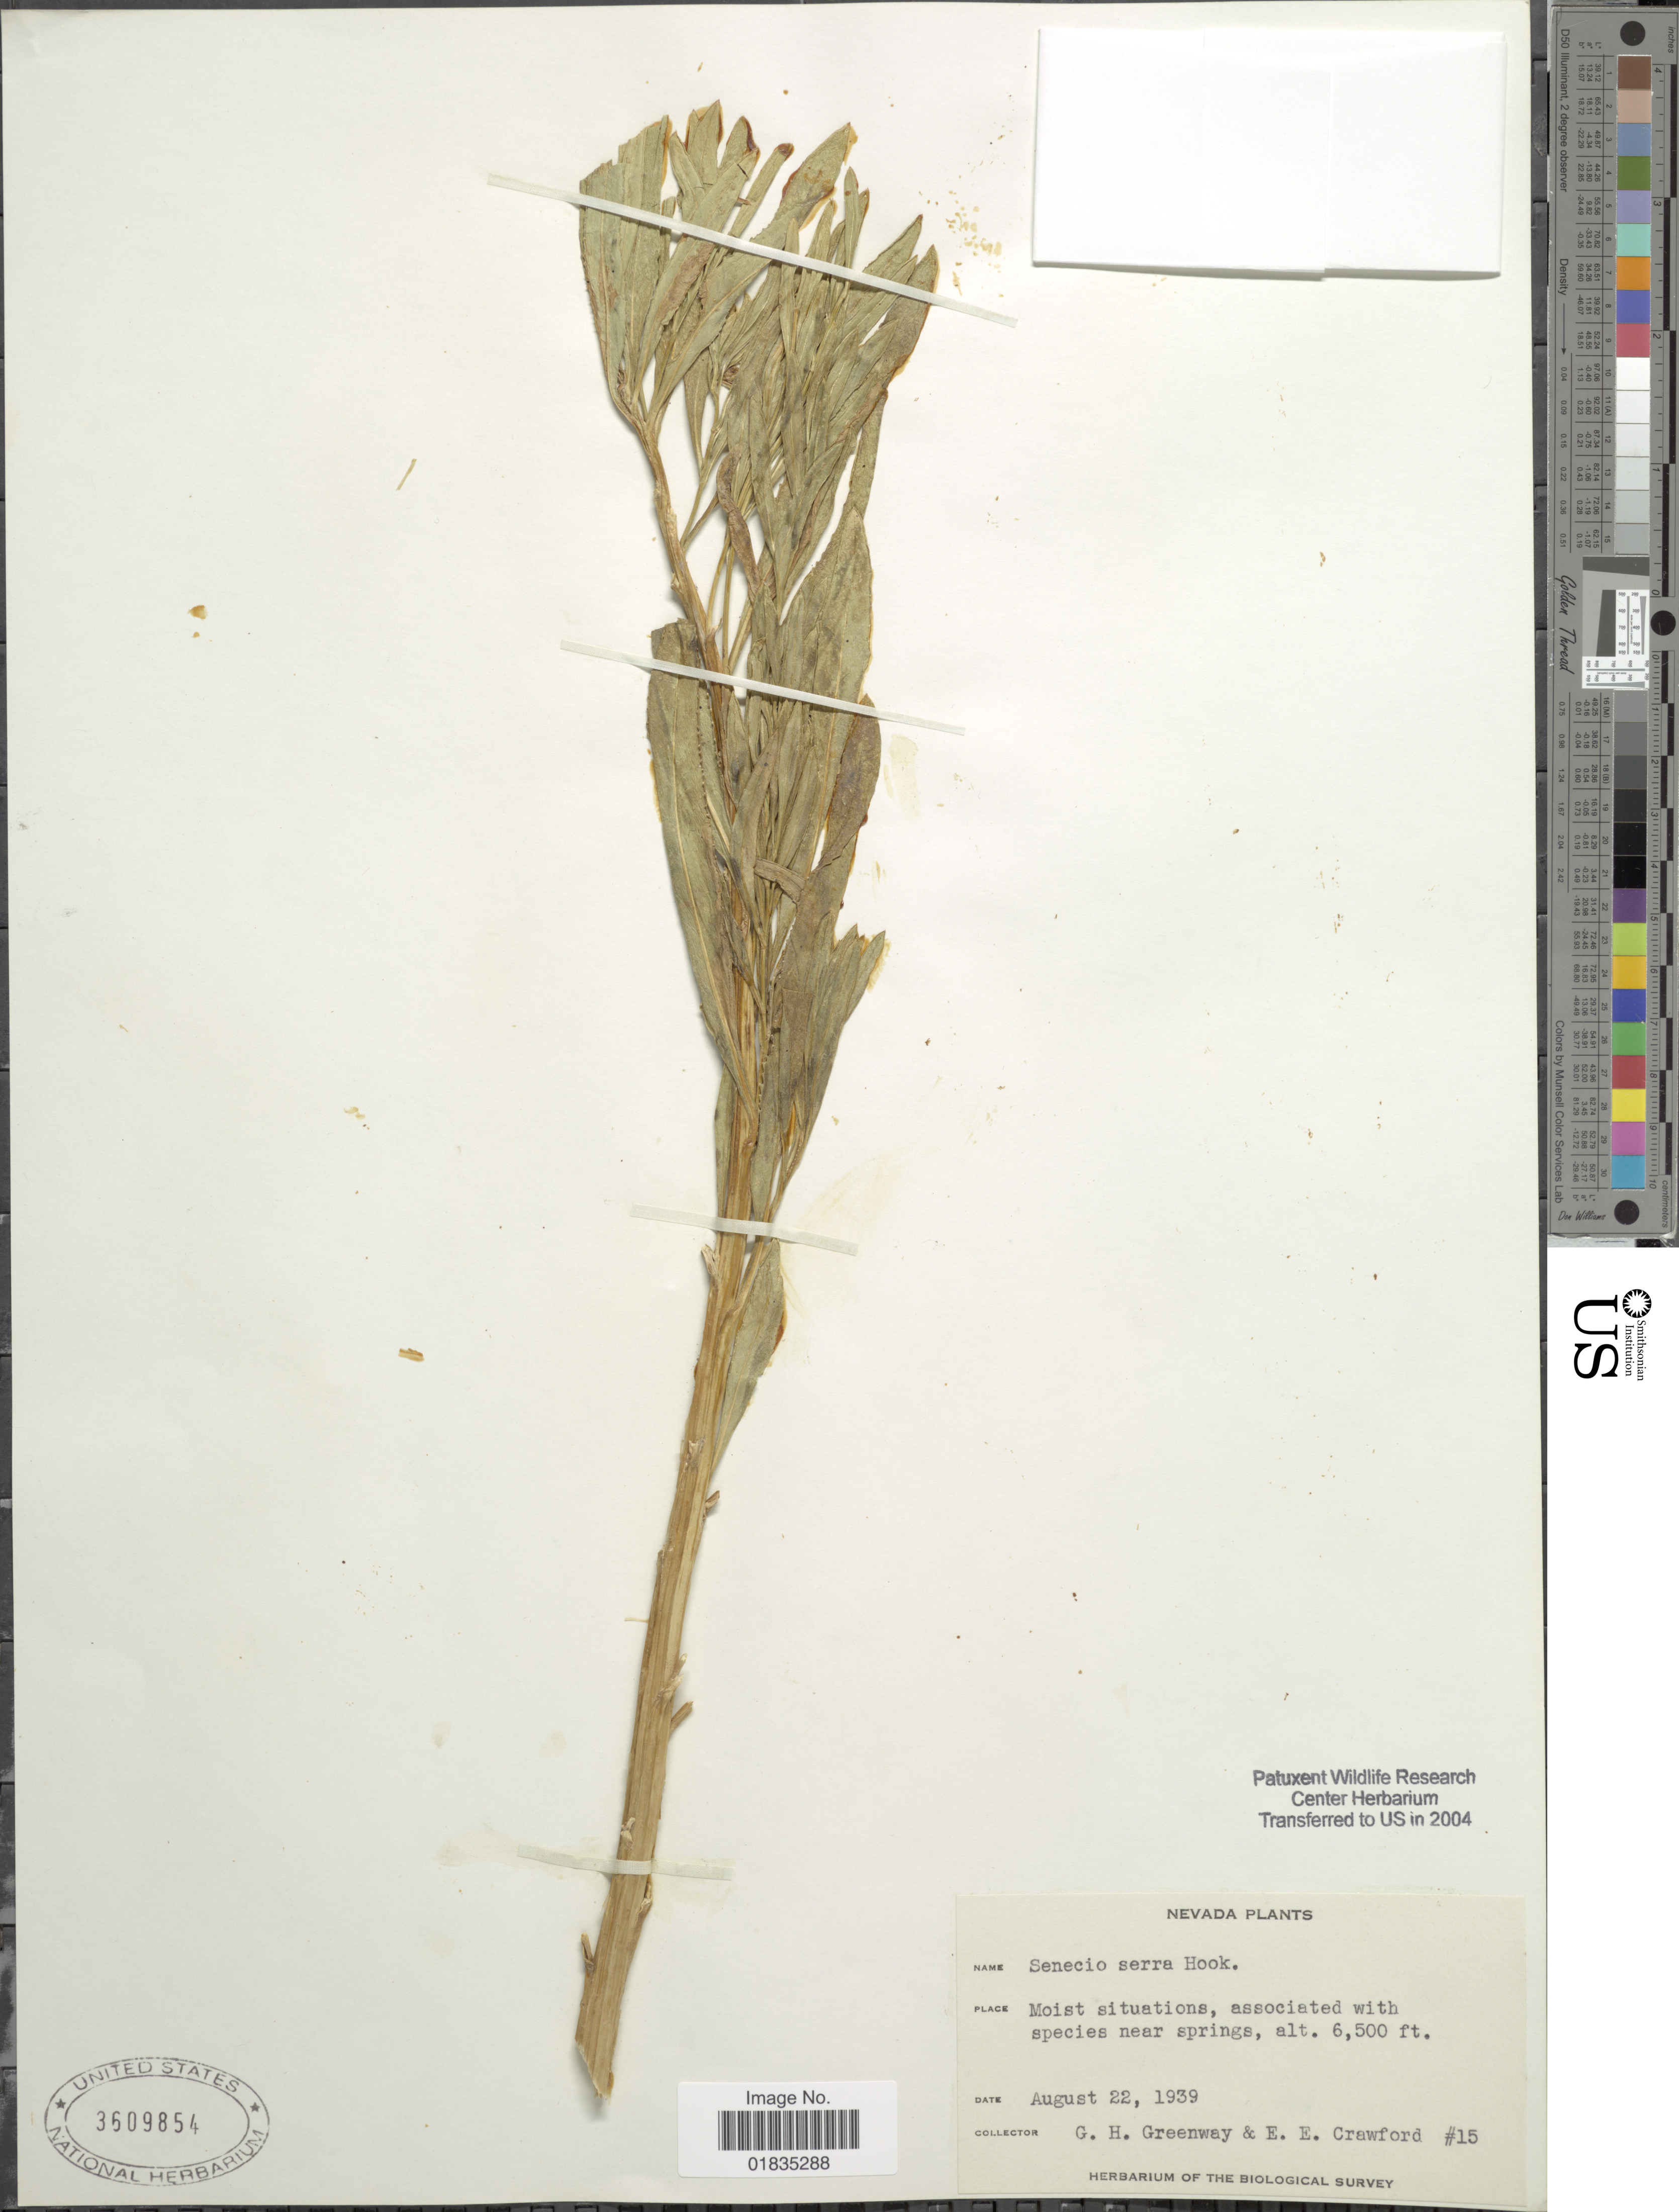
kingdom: Plantae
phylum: Tracheophyta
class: Magnoliopsida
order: Asterales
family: Asteraceae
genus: Senecio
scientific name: Senecio serra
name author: Hook.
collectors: G. Greenway & E. Crawford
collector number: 15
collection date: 1939-08-22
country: United States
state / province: Nevada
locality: Moist situations, associated with species near springs.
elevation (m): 1981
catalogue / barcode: US 3609854